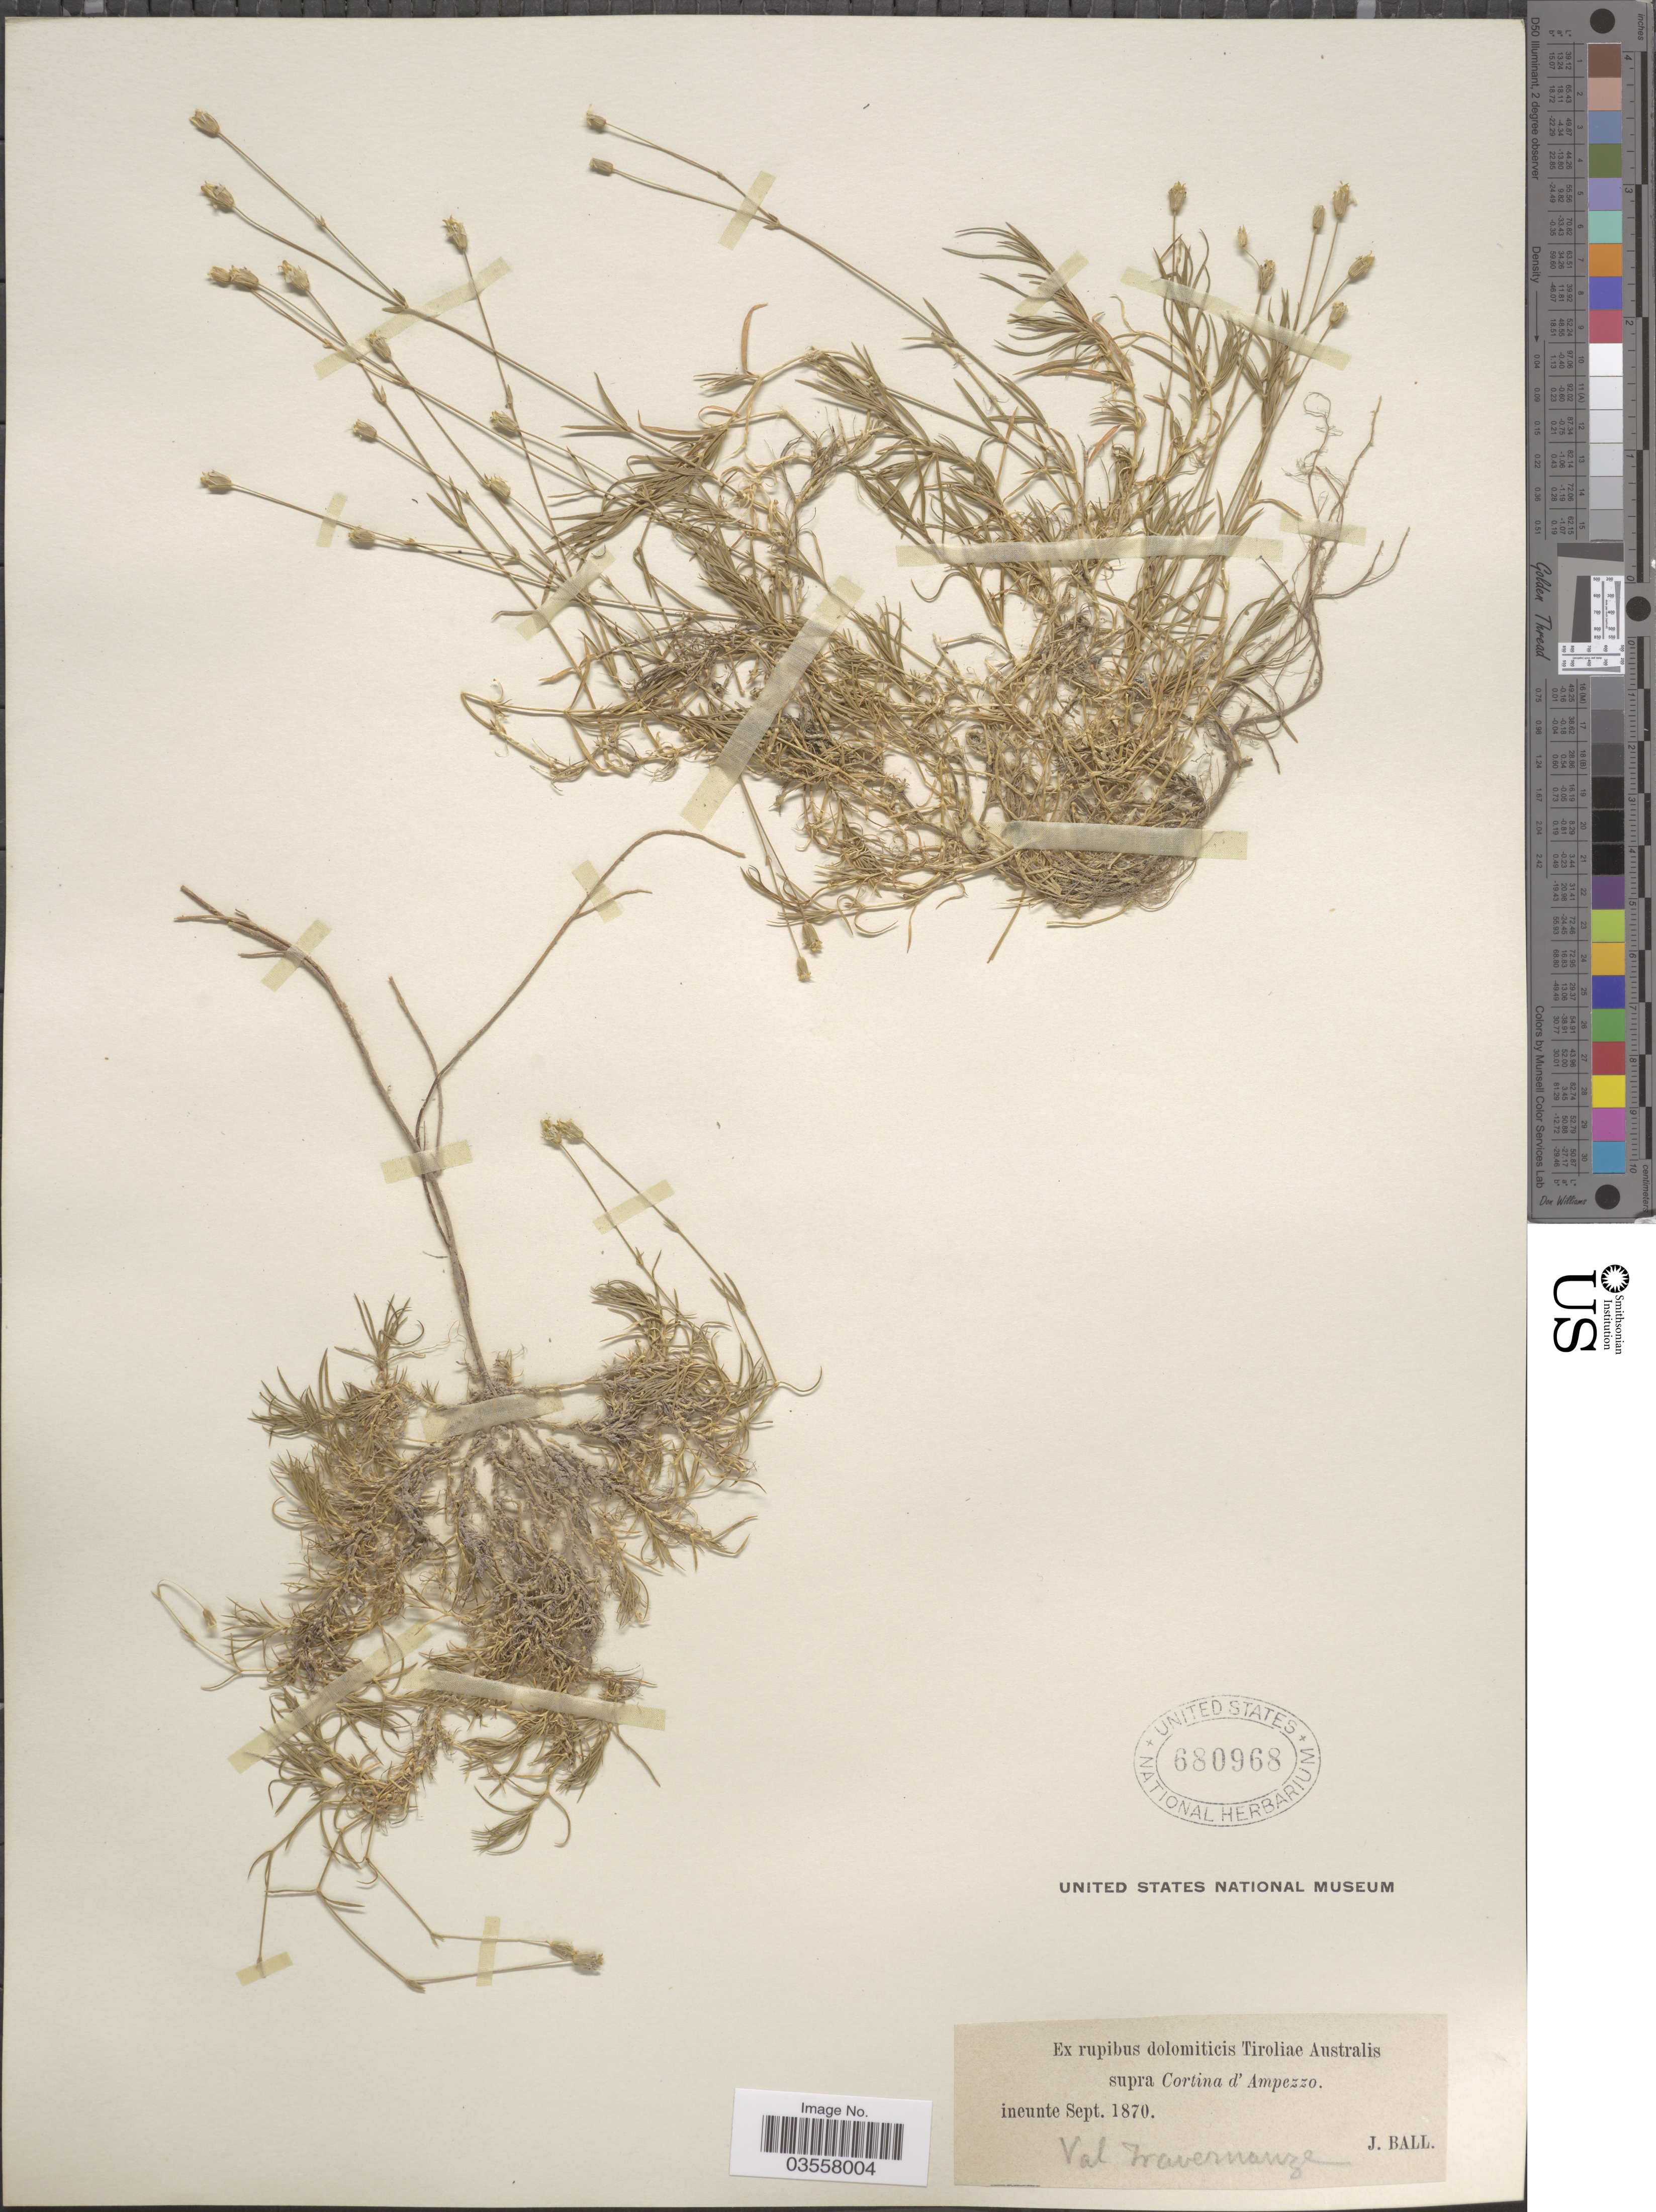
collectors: J. Ball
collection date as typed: ineunte Sept. 1870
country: Italy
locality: Ex rupibus dolomiticis Tiroliae Australis supra Cortina d'Ampezzo. Val Travernanze.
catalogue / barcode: US 680968